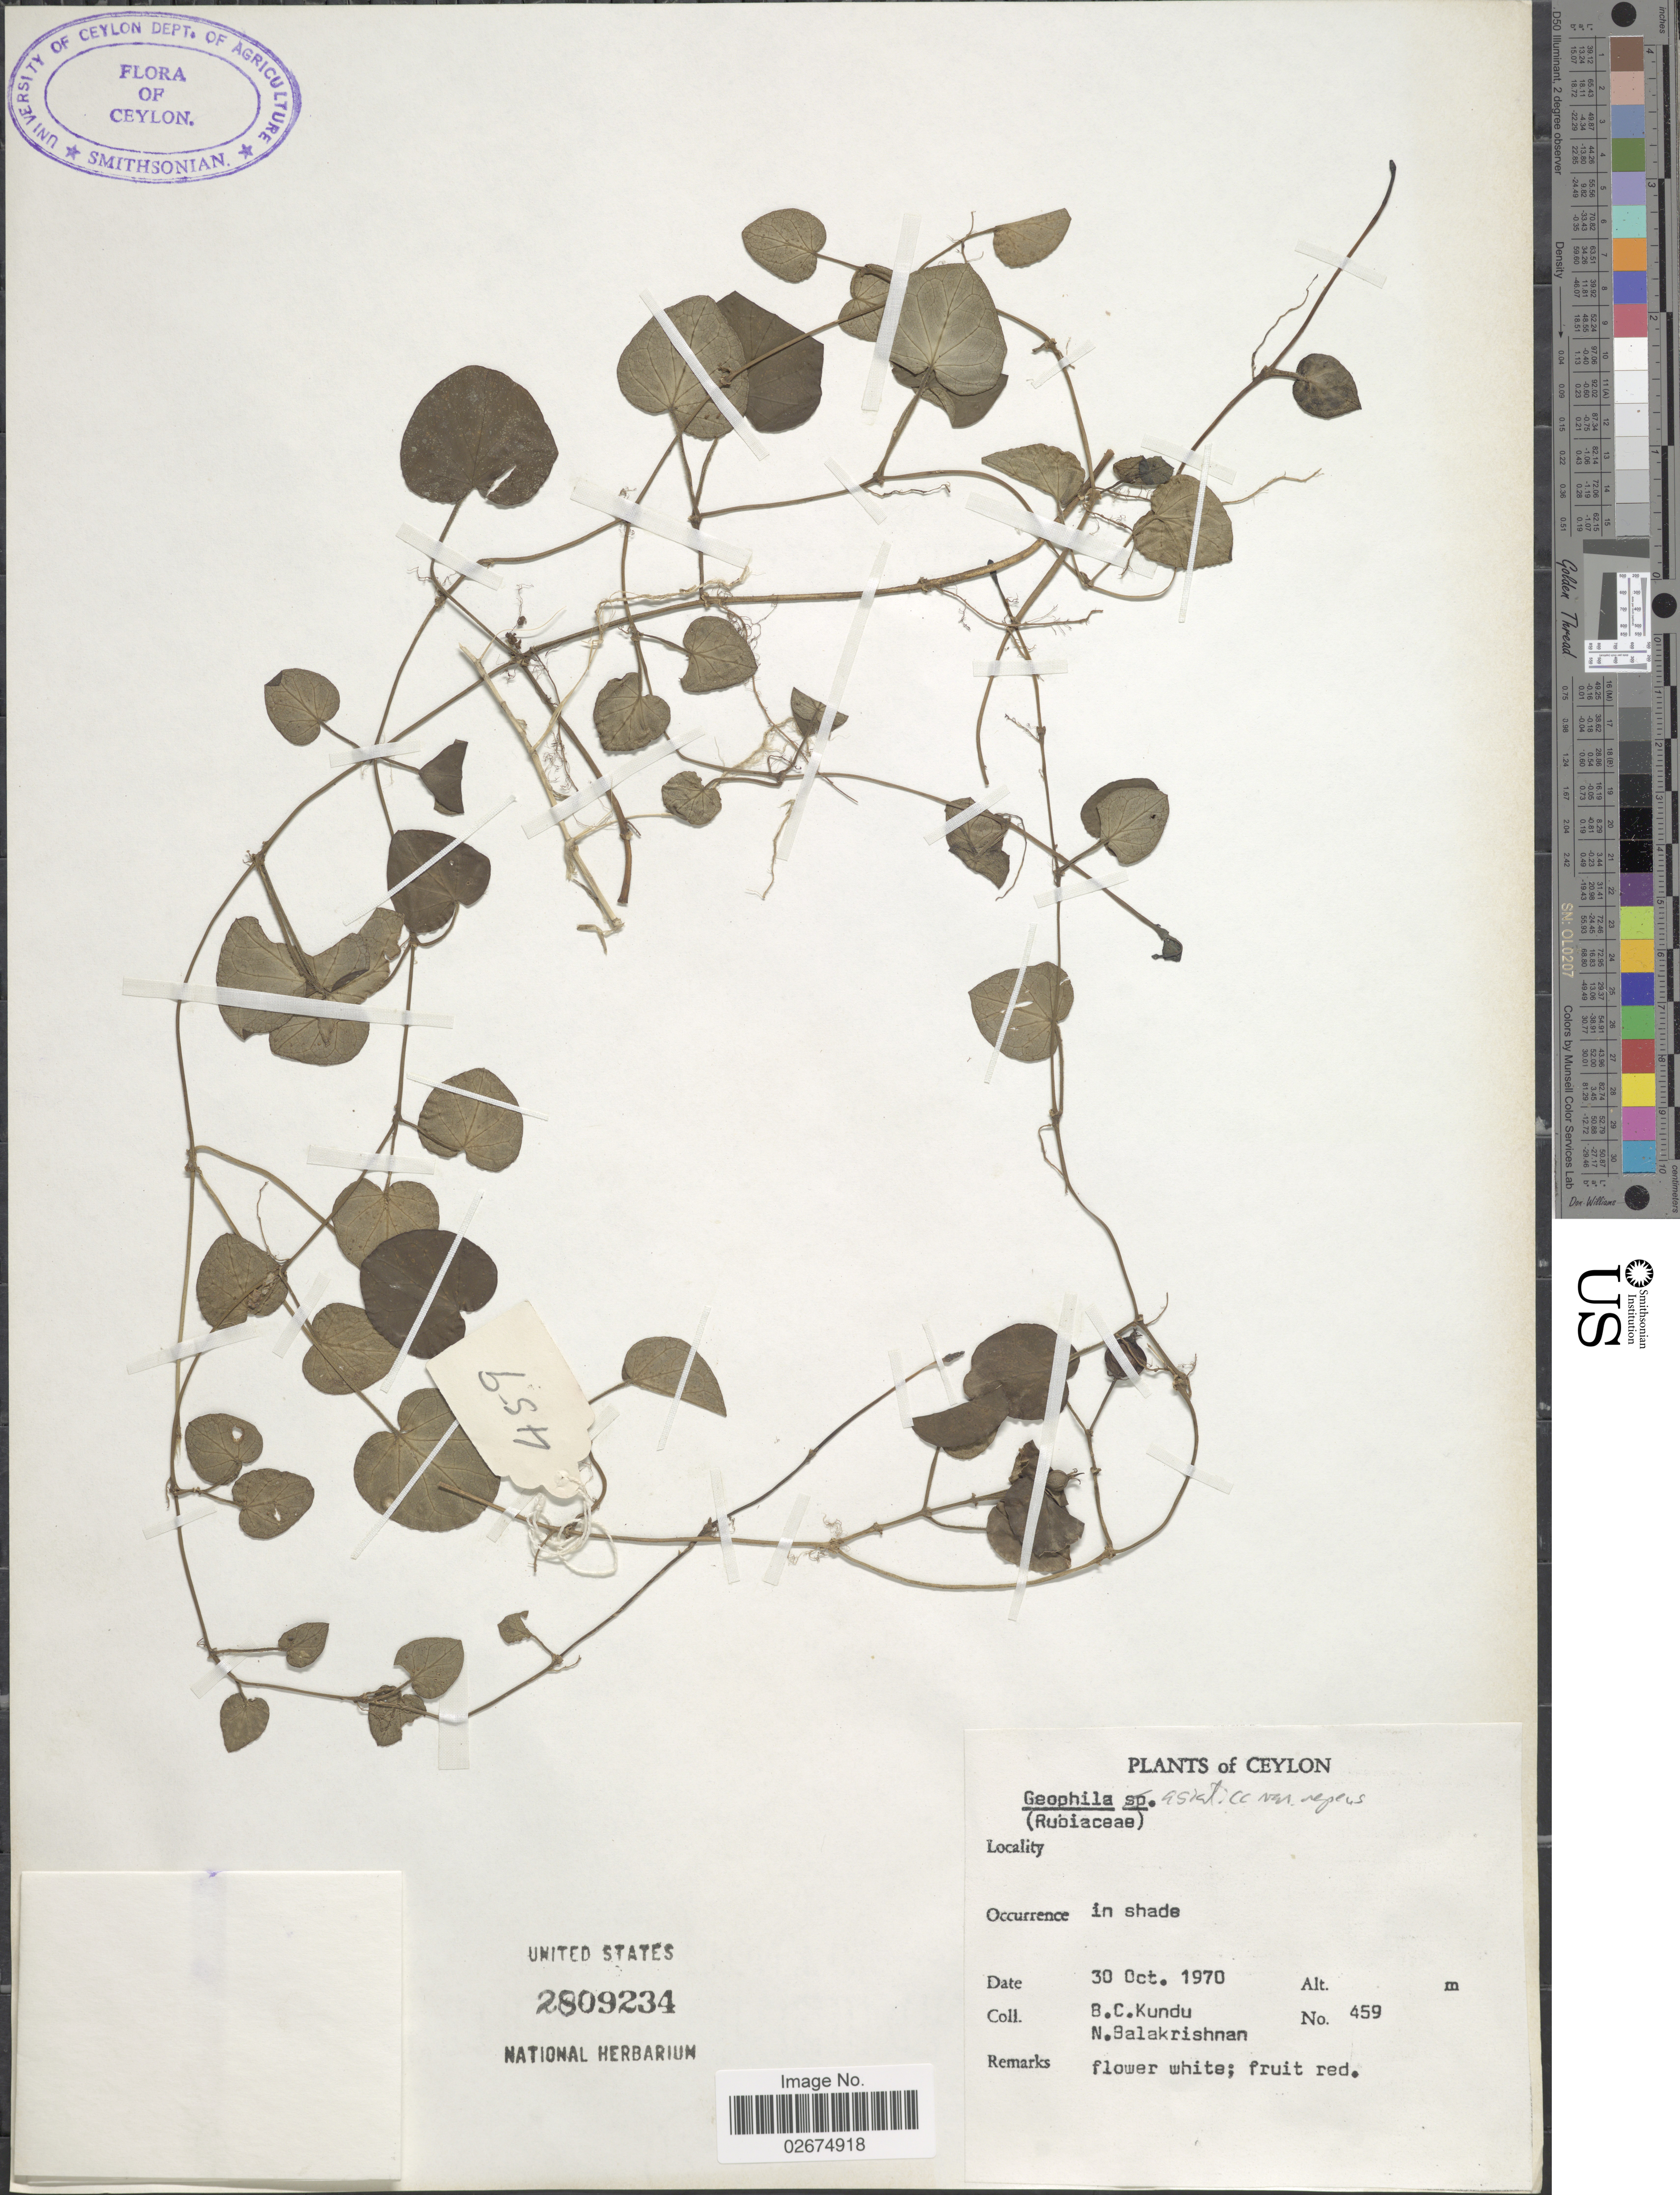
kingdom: Plantae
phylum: Tracheophyta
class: Magnoliopsida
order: Gentianales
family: Rubiaceae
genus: Geophila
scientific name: Geophila repens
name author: (L.) I.M. Johnst.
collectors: B. C. Kundu & N. Balakrishnan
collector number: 459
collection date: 1970-10-30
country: Sri Lanka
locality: Ceylon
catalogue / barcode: US 2809234